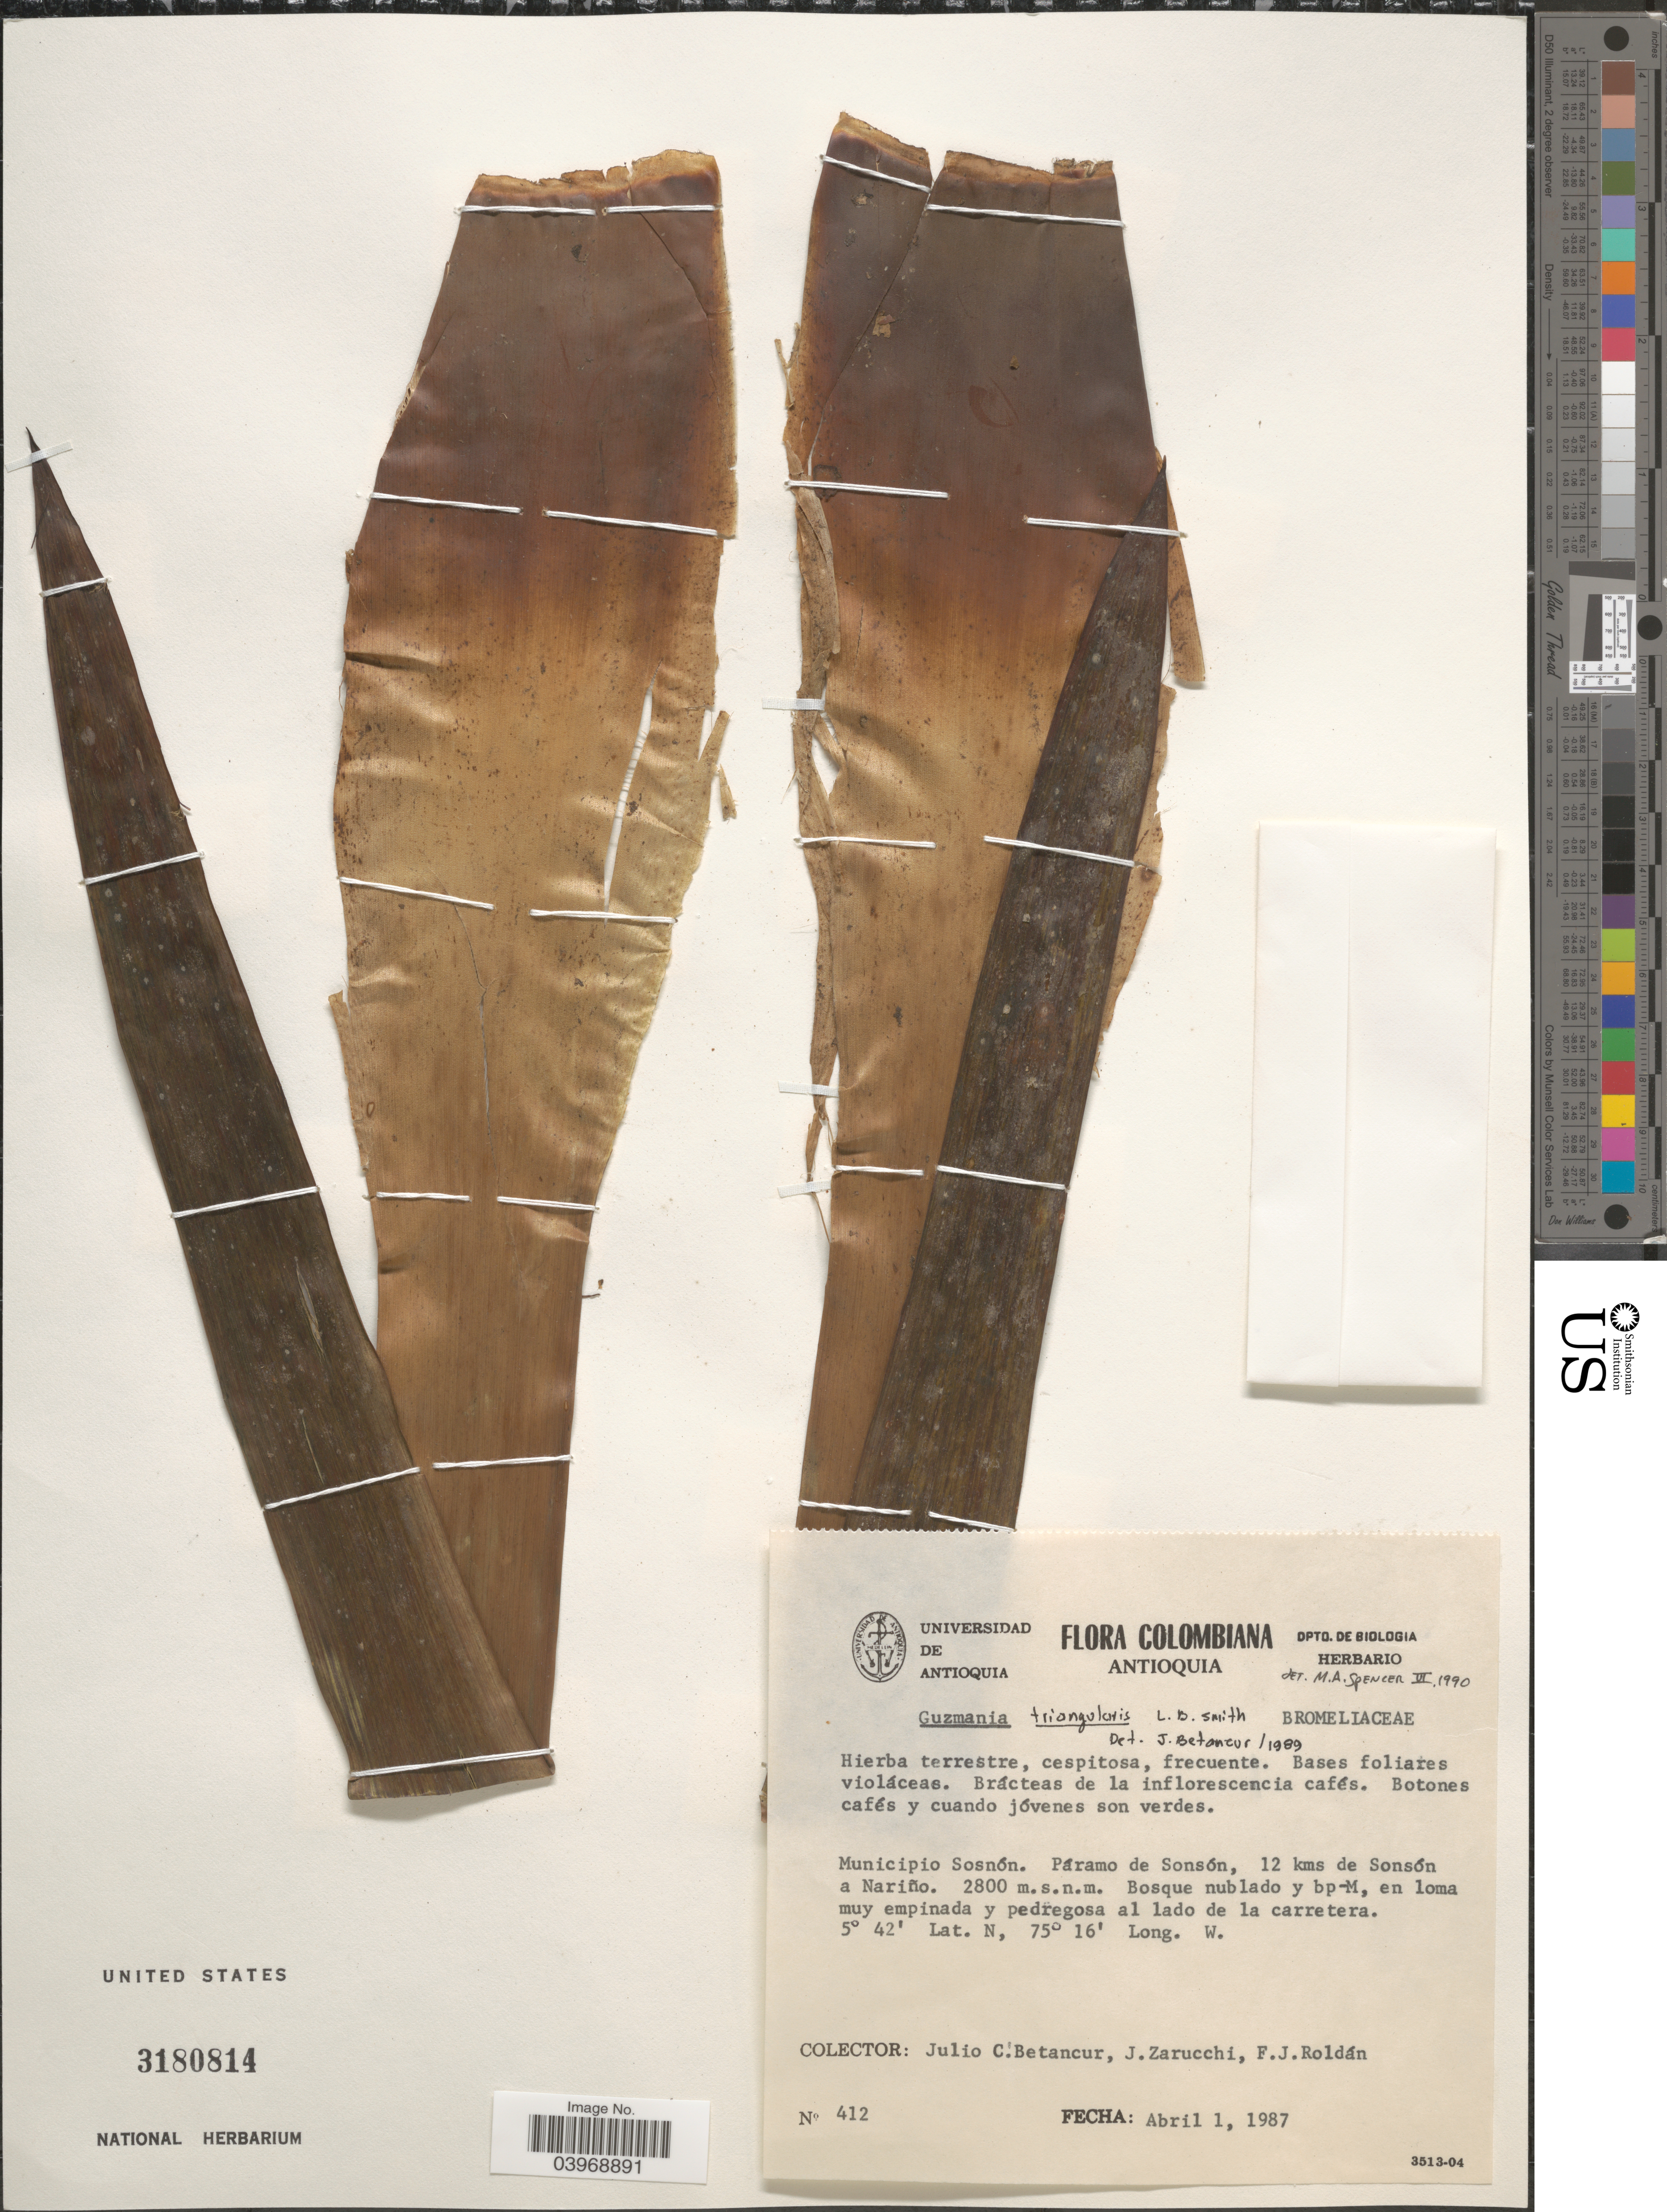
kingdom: Plantae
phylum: Tracheophyta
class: Liliopsida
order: Poales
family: Bromeliaceae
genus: Guzmania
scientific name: Guzmania triangularis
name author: L.B. Sm.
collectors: J. C. Betancur, J. L. Zarucchi & F. J. Roldán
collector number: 412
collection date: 1987-04-01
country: Colombia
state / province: Antioquia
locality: Municipio Sosnón. Páramo de Sonsón, 12 kms de Sonsón a Nariño. Bosque nublado y bp-M, en loma muy empinada y pedregosa al lado de la carretera.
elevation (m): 2800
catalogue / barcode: US 3180814